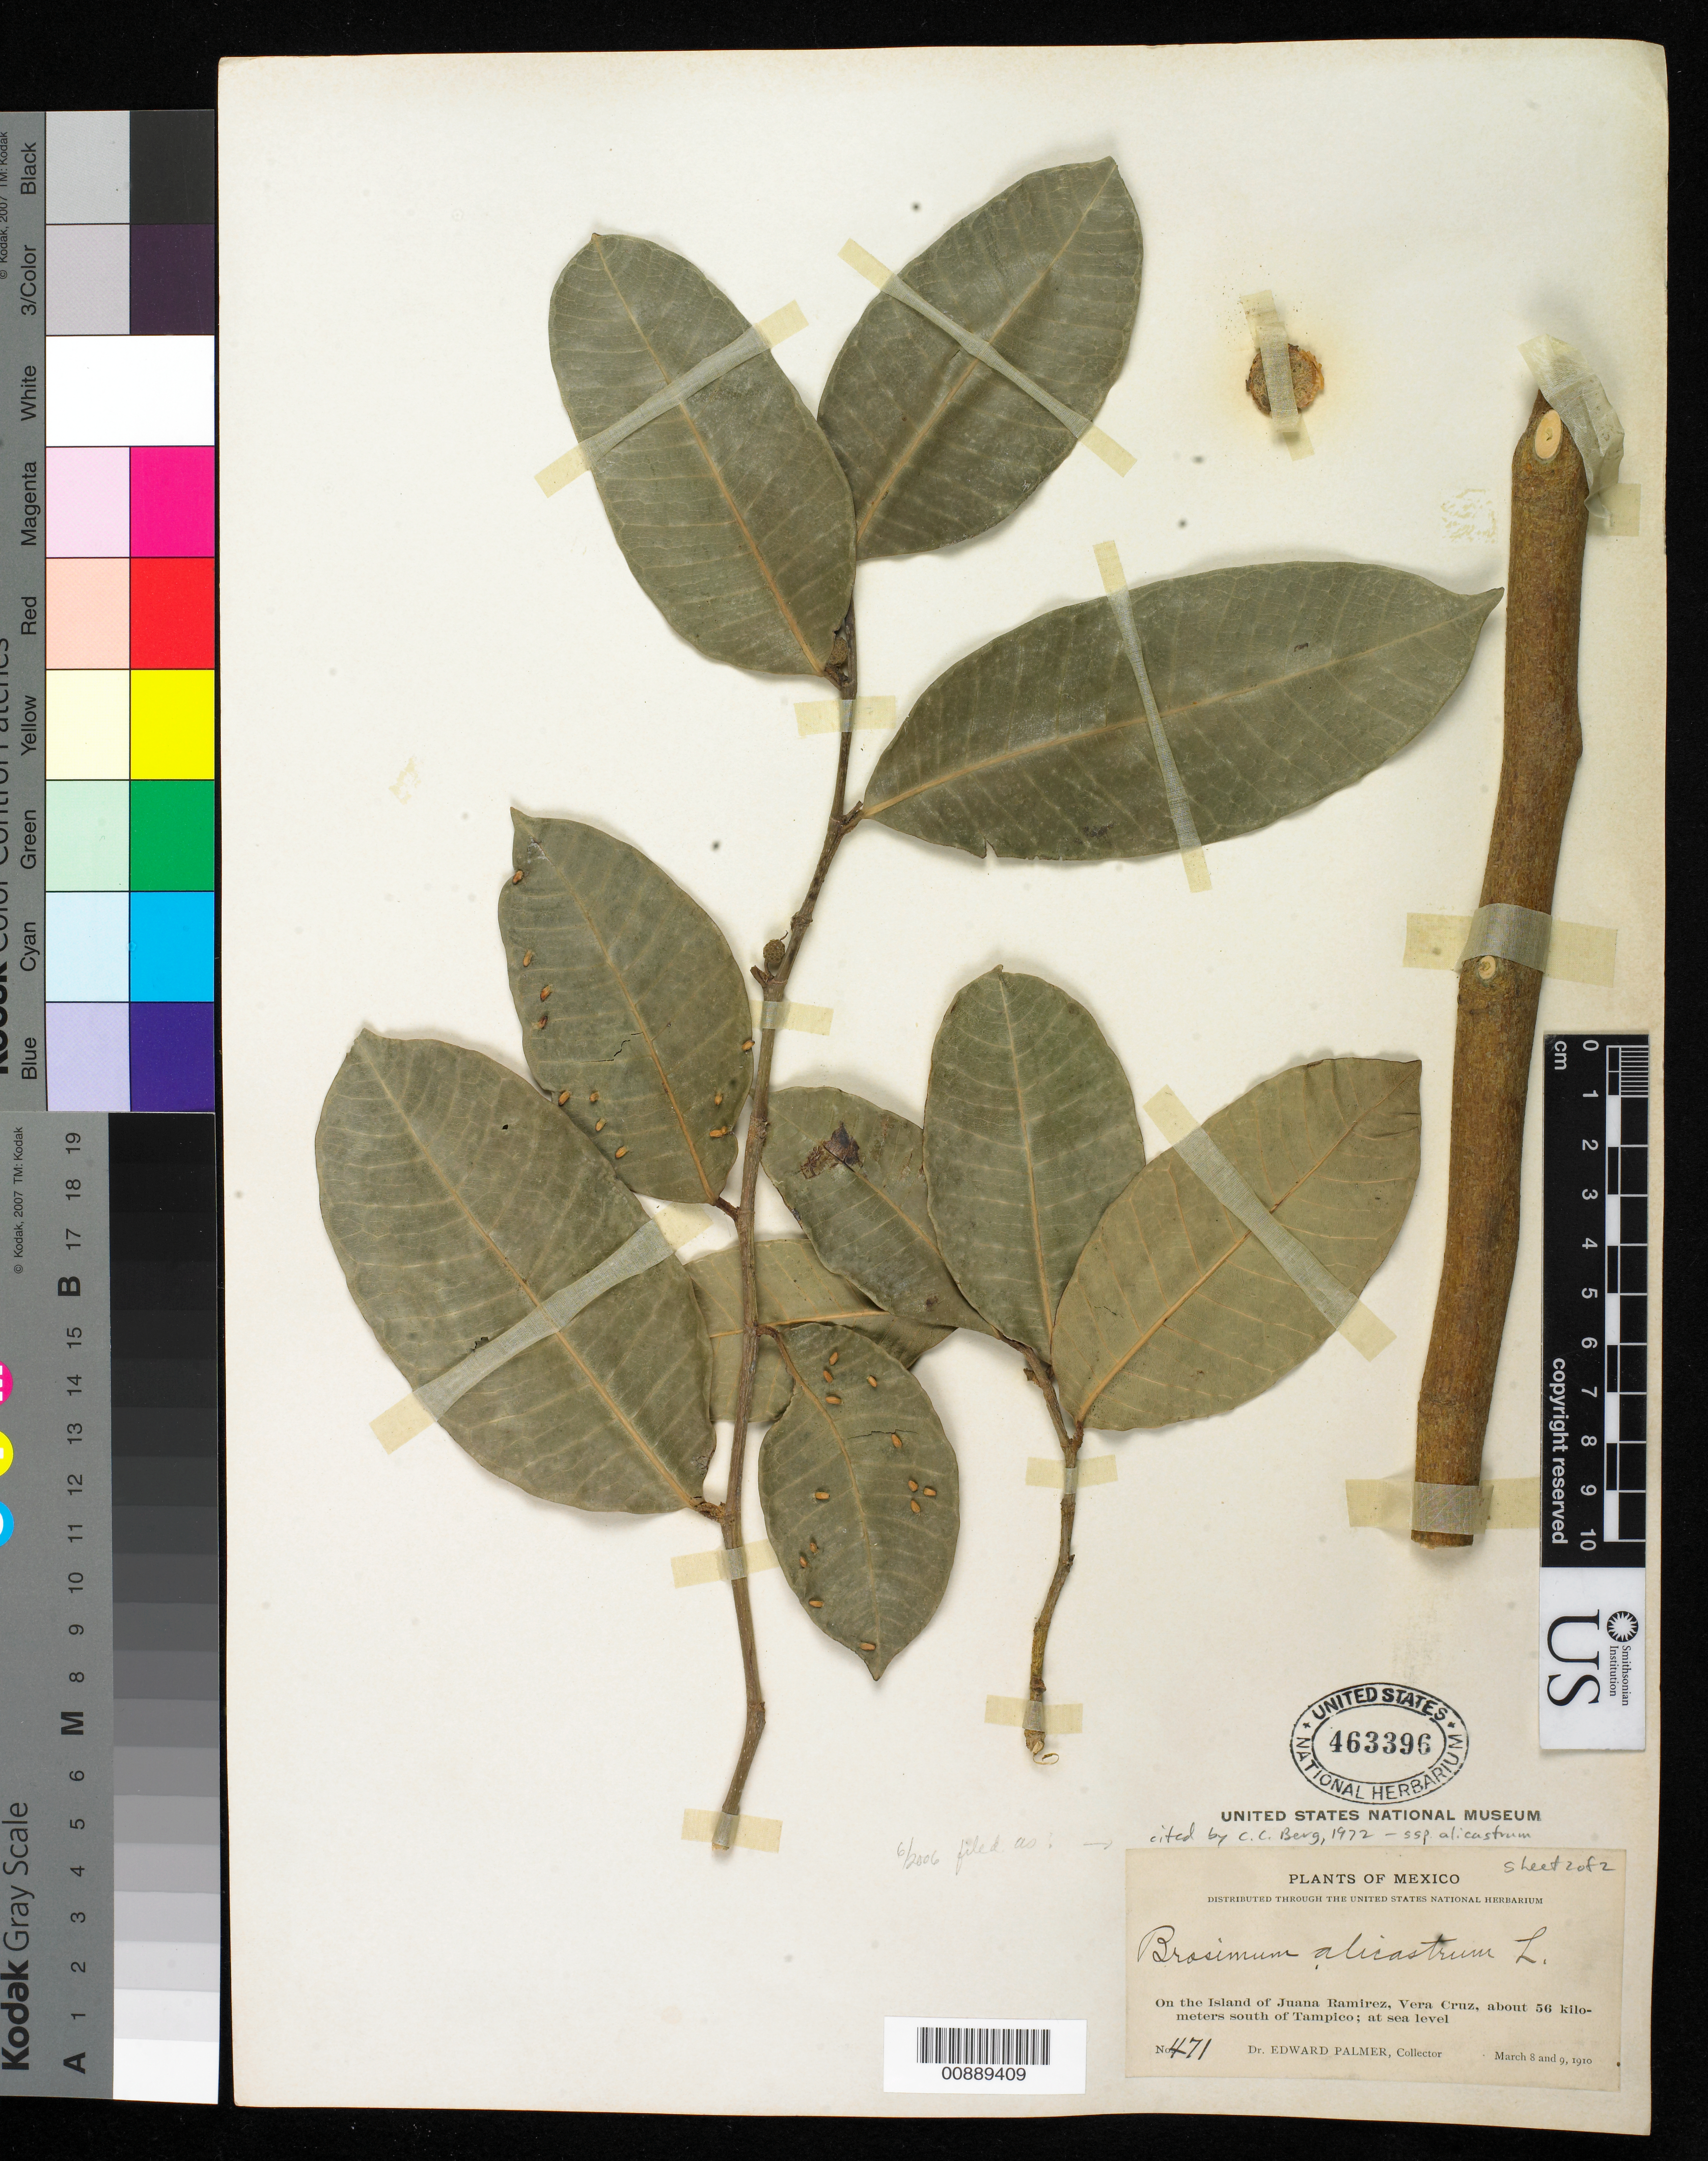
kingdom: Plantae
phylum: Tracheophyta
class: Magnoliopsida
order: Rosales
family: Moraceae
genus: Brosimum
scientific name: Brosimum alicastrum subsp. alicastrum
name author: Sw.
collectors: E. Palmer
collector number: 471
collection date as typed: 08 Mar 1910 to 09 Mar 1910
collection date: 1910-03-08/1910-03-09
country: Mexico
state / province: Veracruz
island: Juana Ramírez I.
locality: On the Island of Juana Ramírez, Veracruz, about 56 kilometers south of Tampico.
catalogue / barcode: US 463396